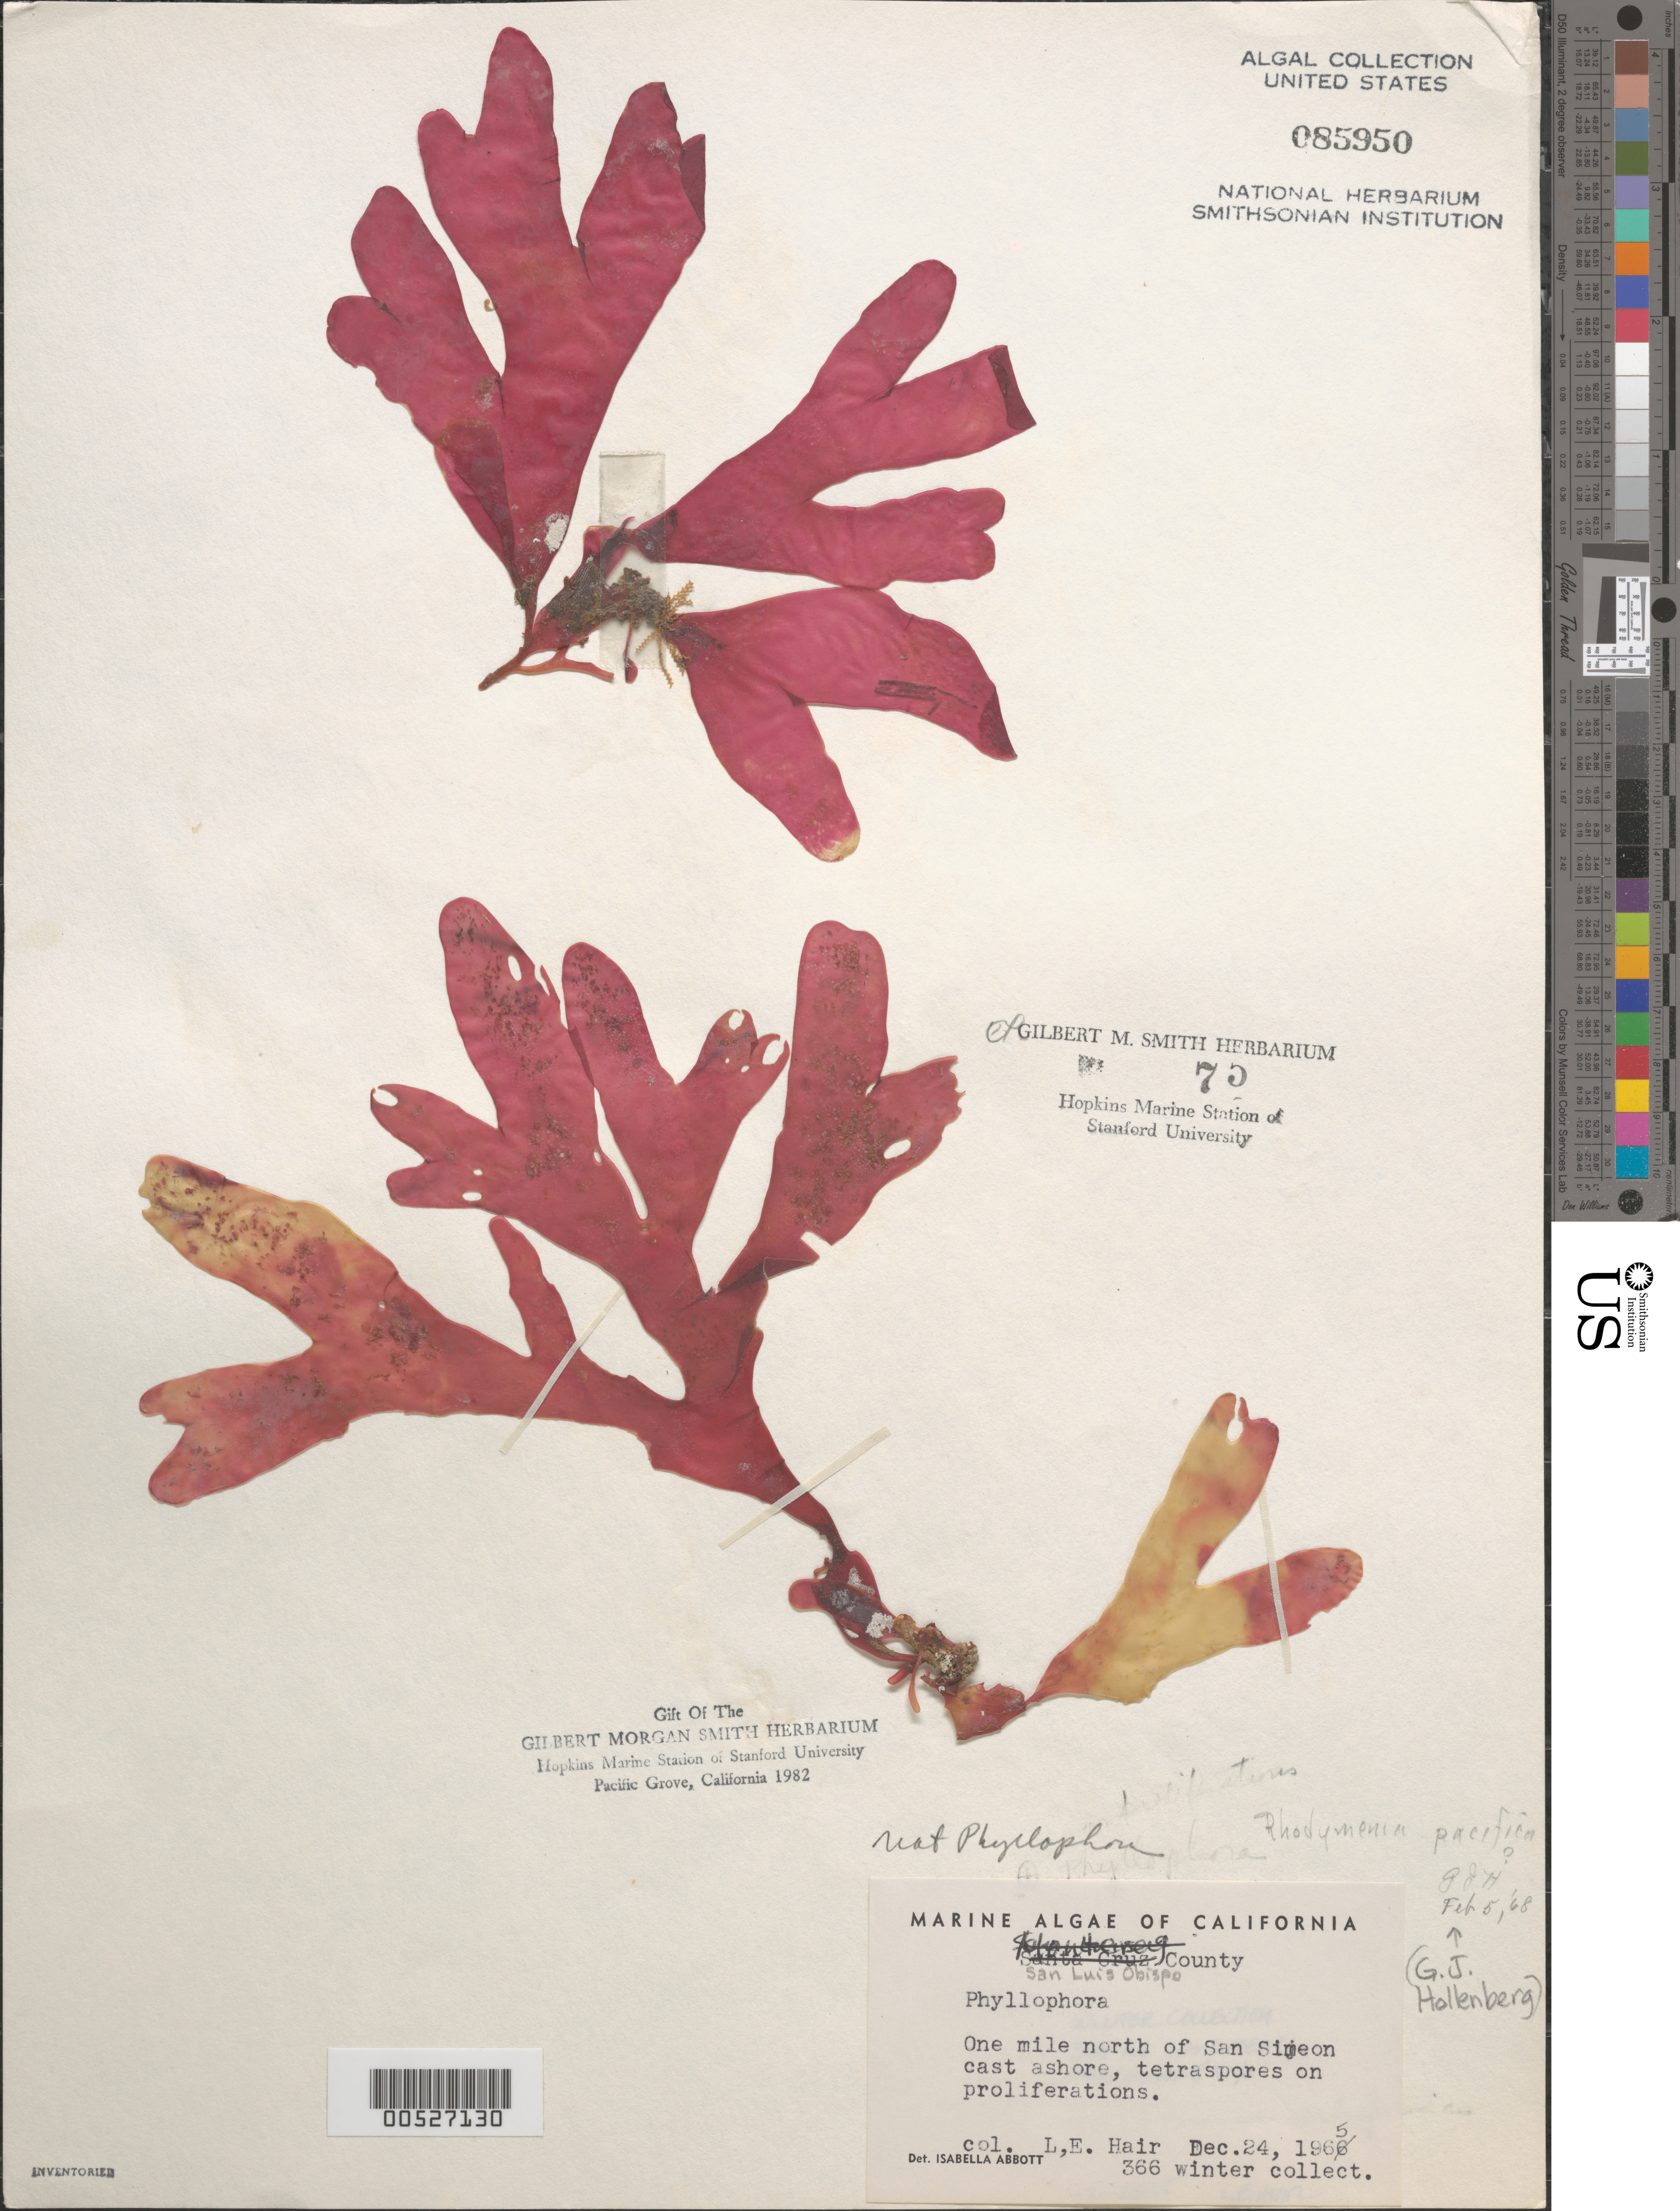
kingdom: Plantae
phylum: Rhodophyta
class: Florideophyceae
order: Rhodymeniales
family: Rhodymeniaceae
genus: Rhodymenia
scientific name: Rhodymenia pacifica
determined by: Hollenberg, George J.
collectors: L. Hair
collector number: Leh 366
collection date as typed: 24 Dec 1965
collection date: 1965-12-24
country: United States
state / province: California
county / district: San Luis Obispo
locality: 1 mile north of San Simeon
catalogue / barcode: US 85950